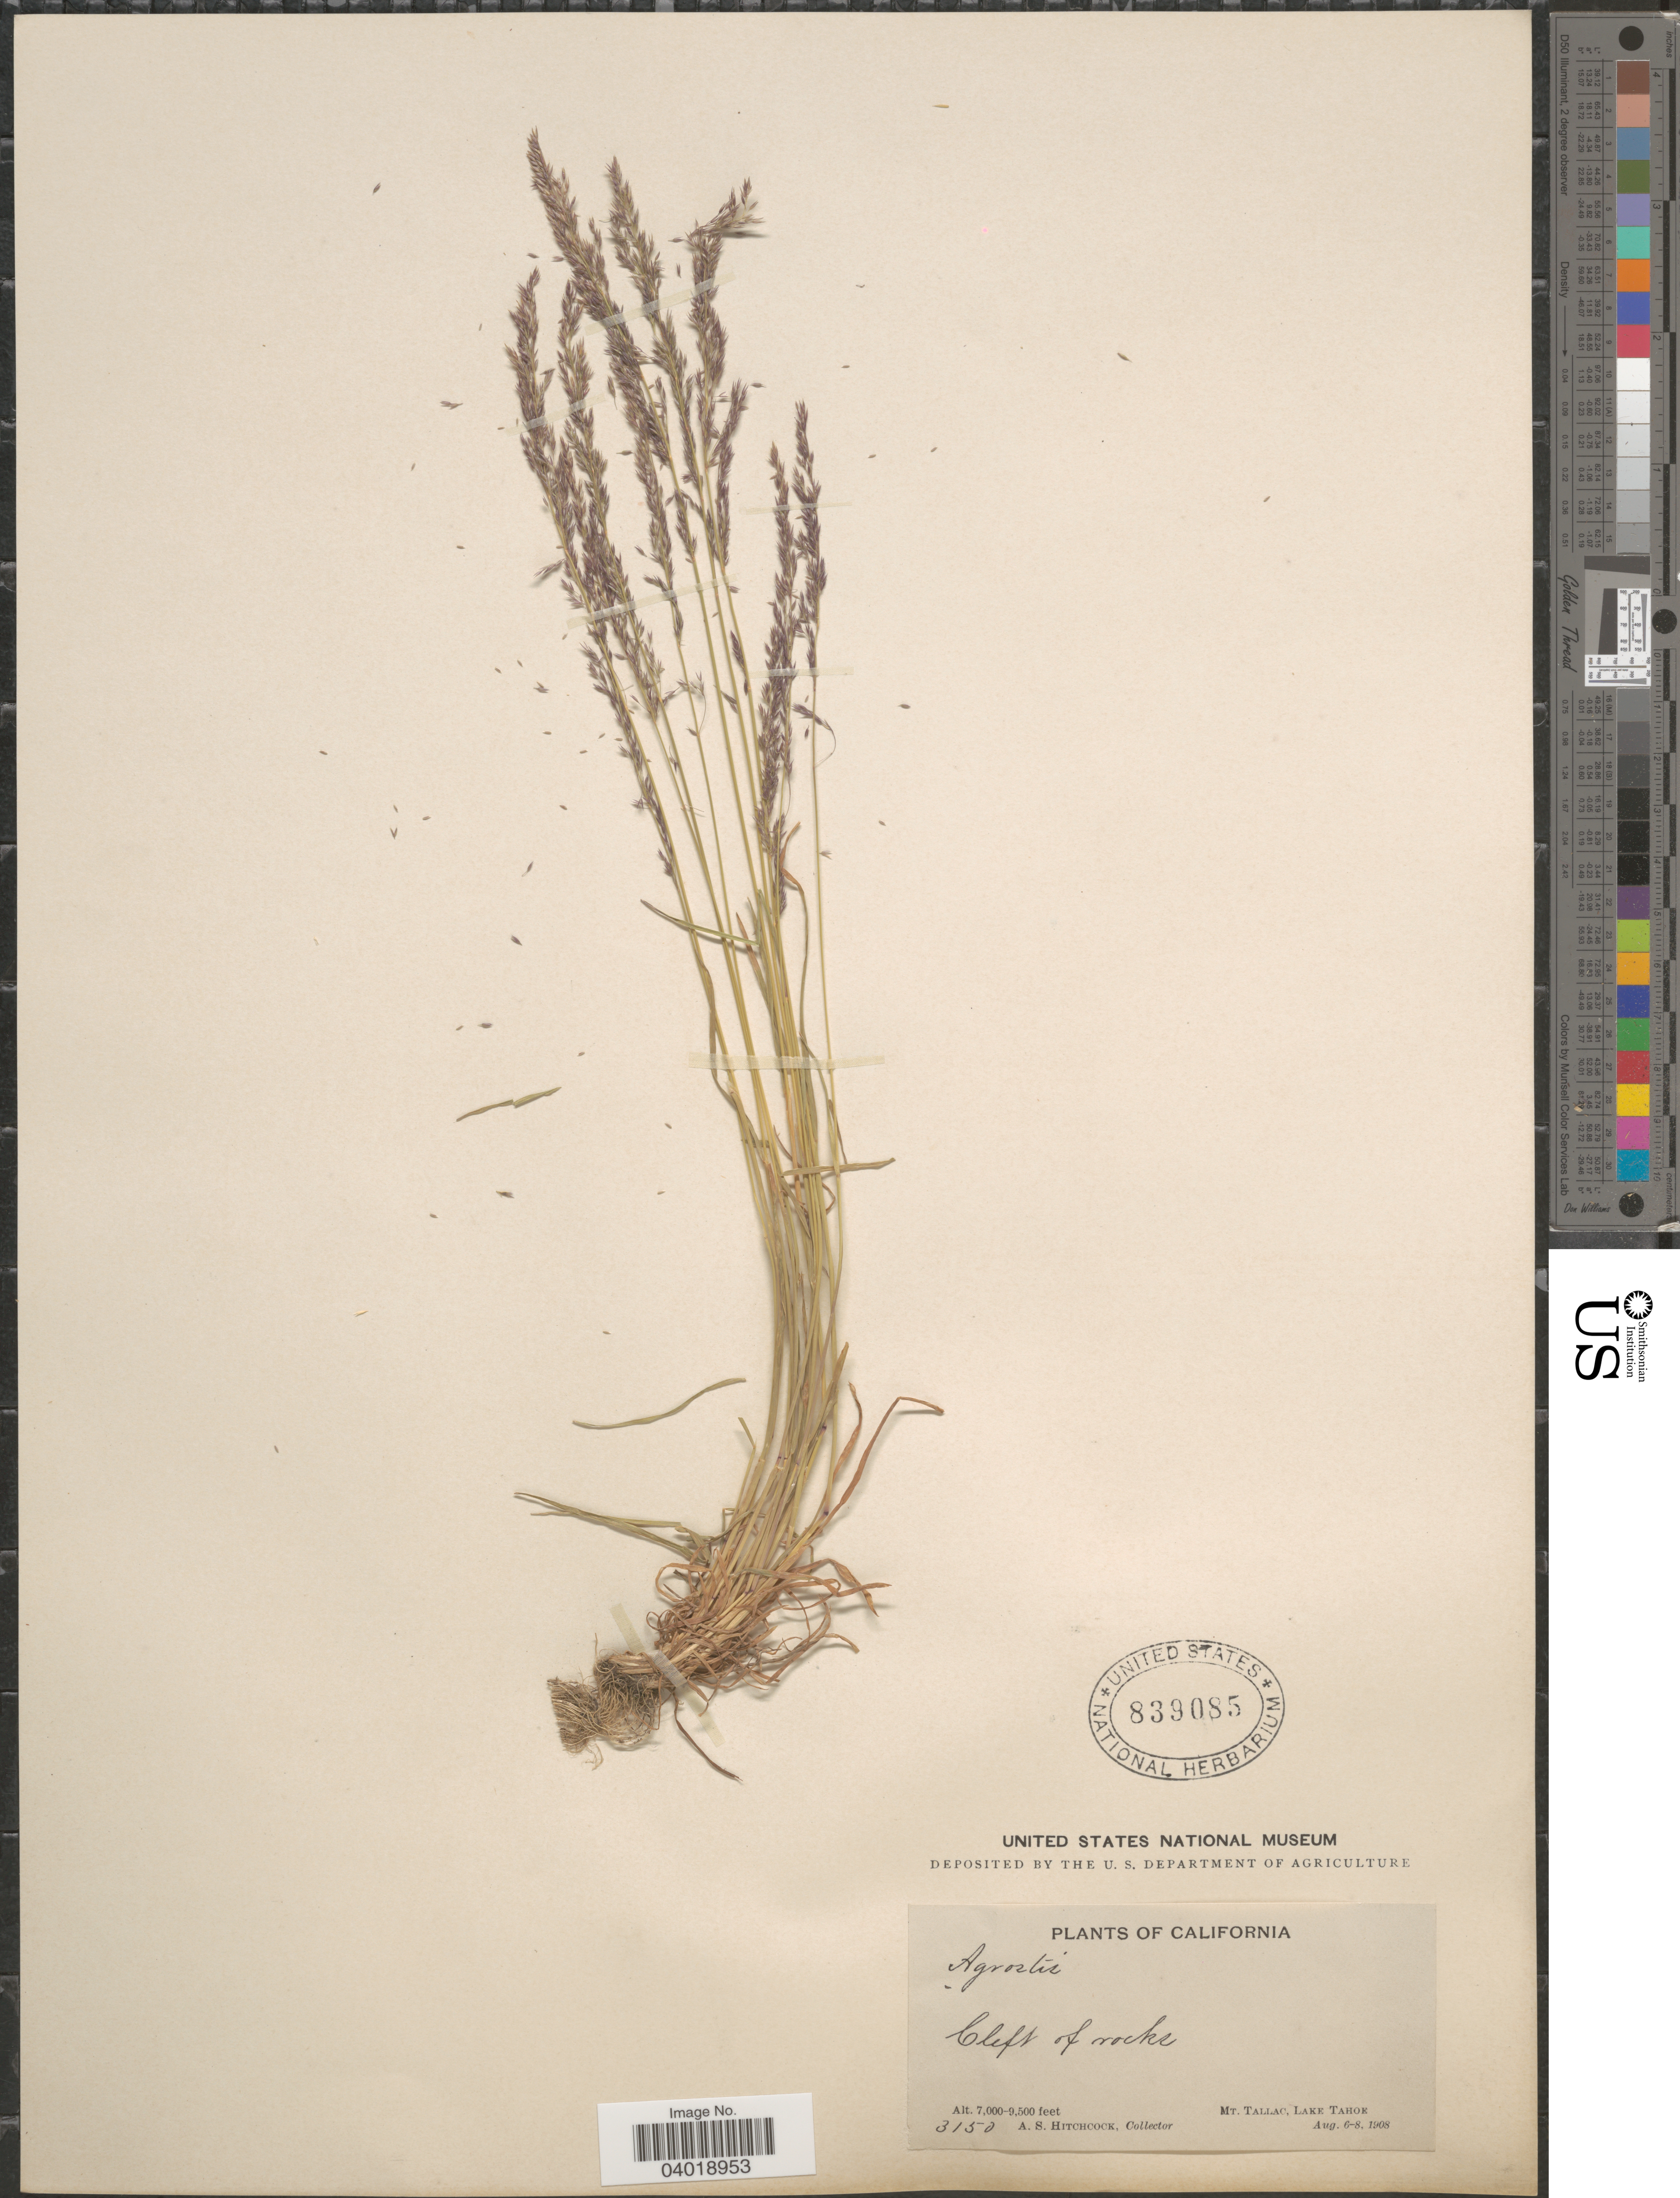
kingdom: Plantae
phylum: Tracheophyta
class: Liliopsida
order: Poales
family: Poaceae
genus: Agrostis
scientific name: Agrostis exarata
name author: Trin.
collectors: A. S. Hitchcock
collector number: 3150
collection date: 1908-08-06/1908-08-08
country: United States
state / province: California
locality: Mt. Tallac, Lake Tahoe.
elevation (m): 2134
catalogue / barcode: US 839085